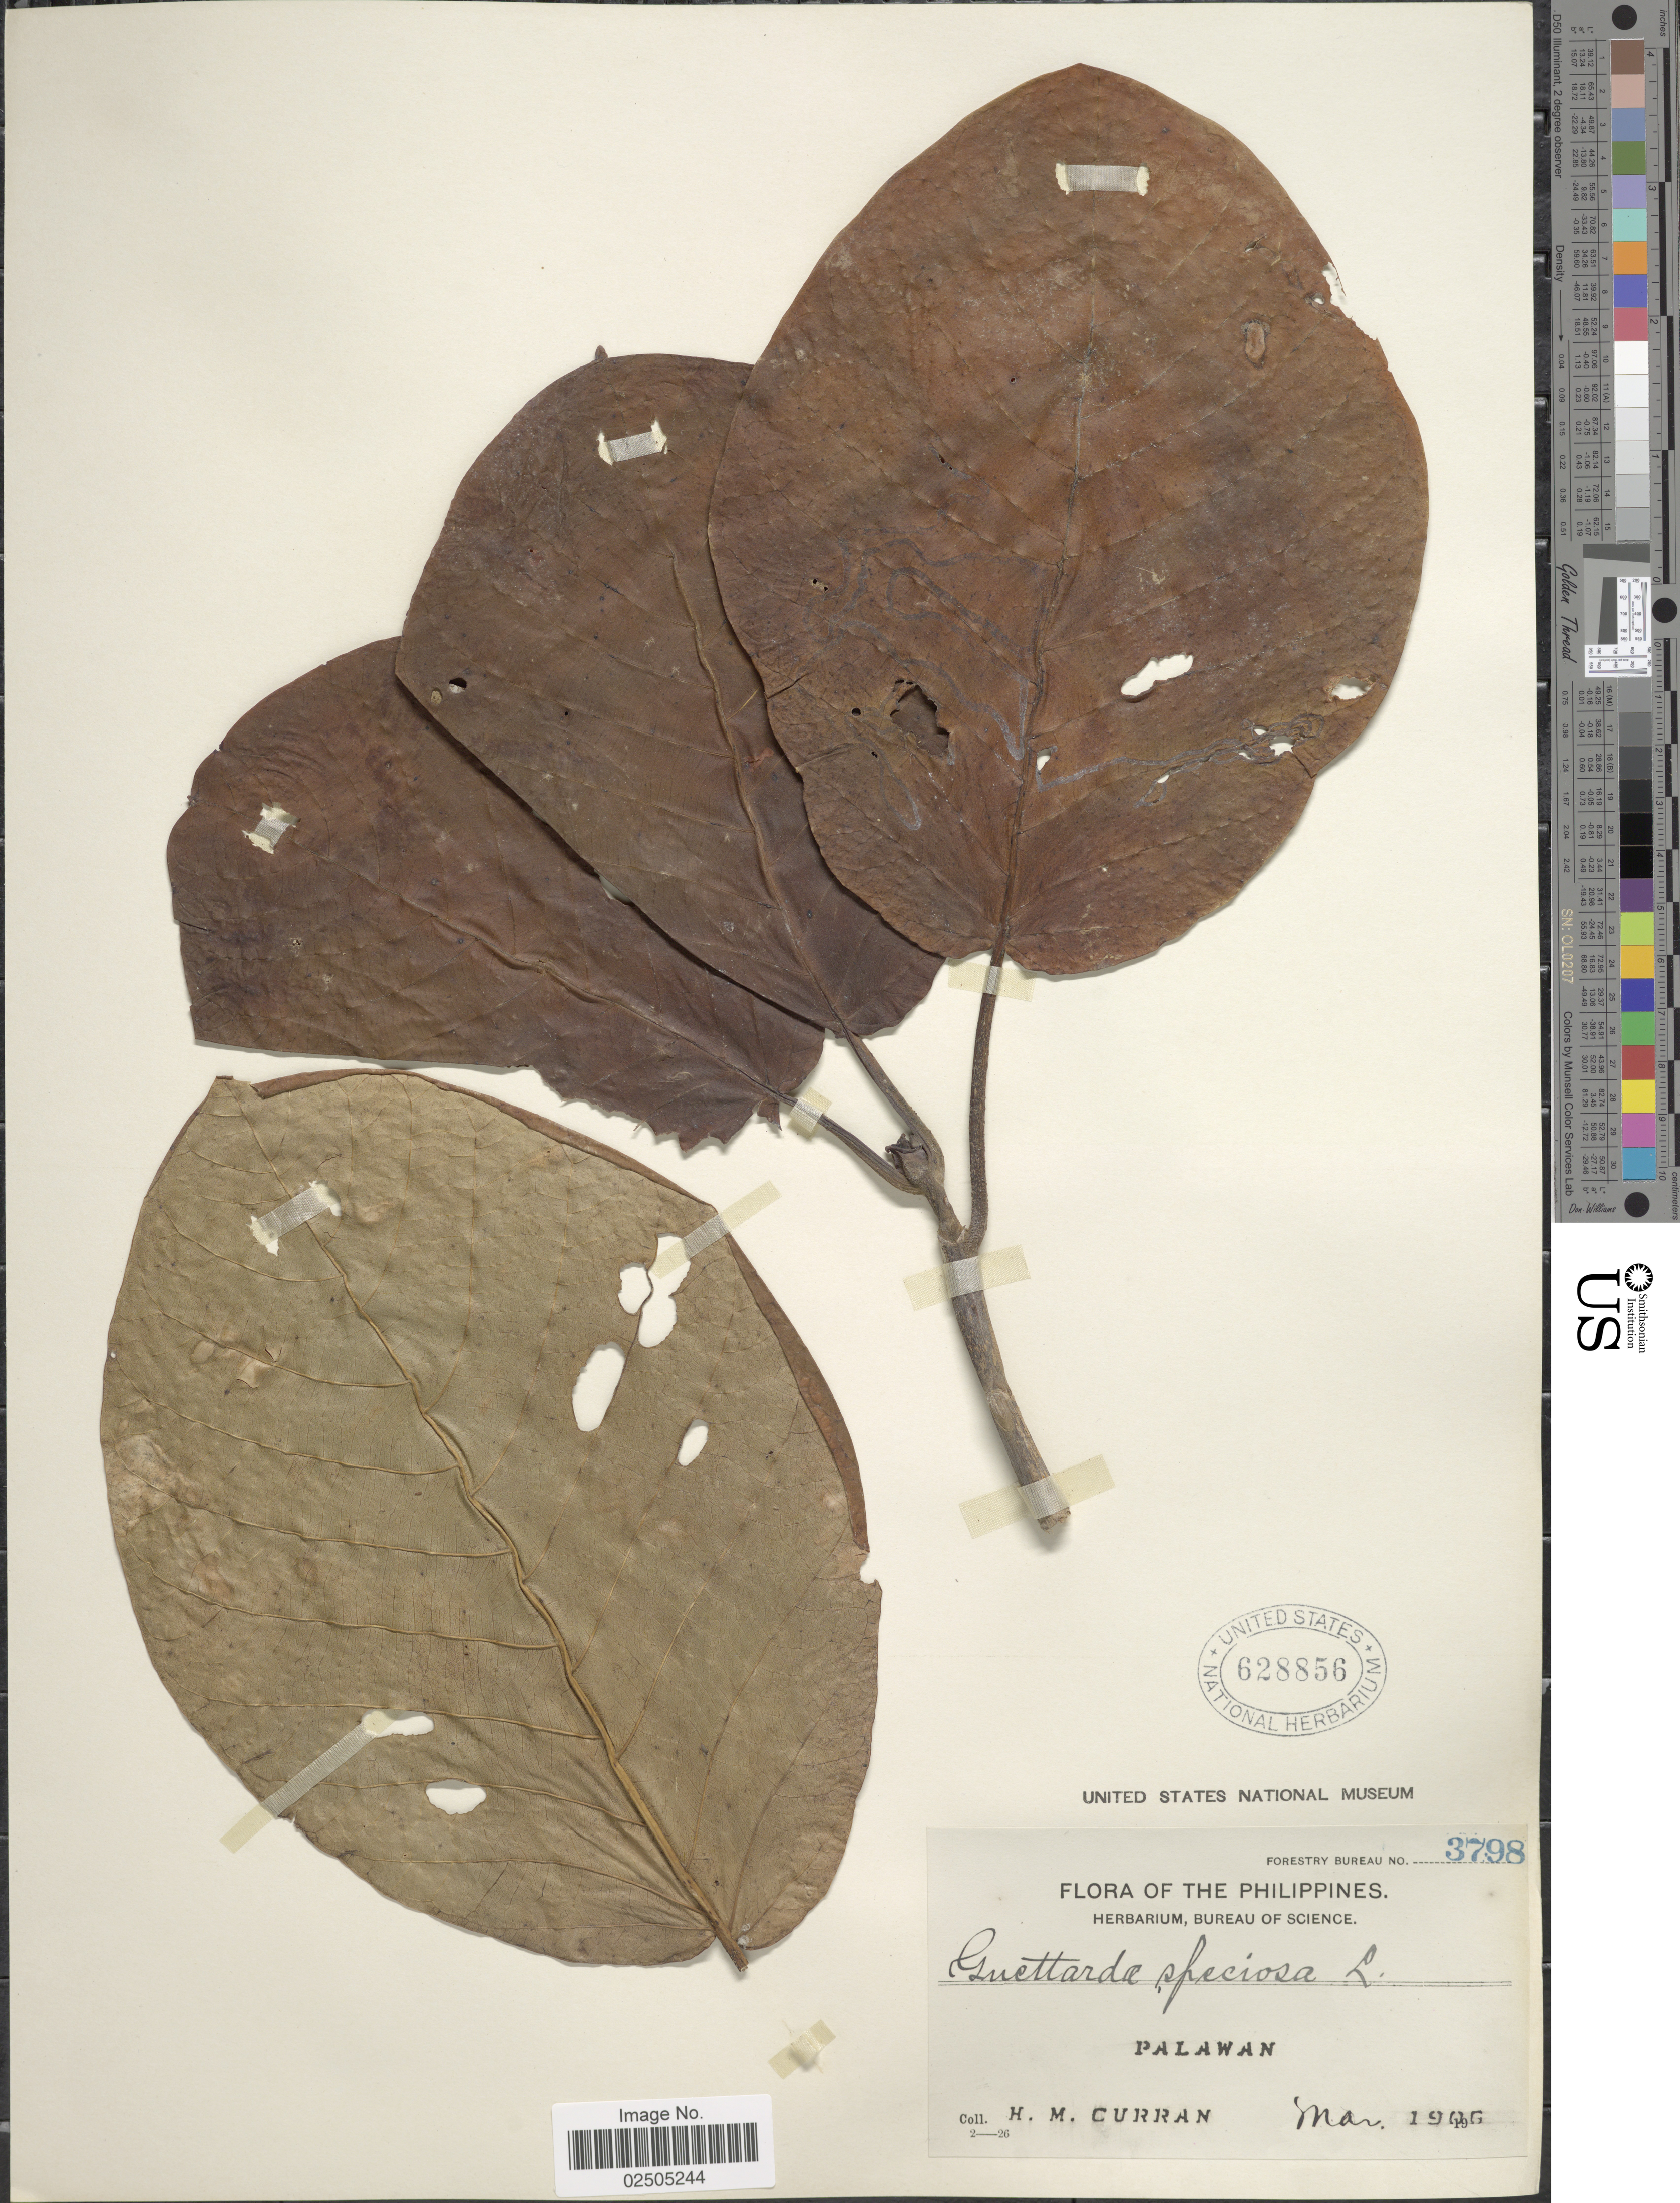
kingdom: Plantae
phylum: Tracheophyta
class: Magnoliopsida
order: Gentianales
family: Rubiaceae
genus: Guettarda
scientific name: Guettarda speciosa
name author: L.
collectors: H. M. Curran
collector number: Forestry Bureau 3798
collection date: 1906-03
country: Philippines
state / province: Mimaropa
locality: Palawan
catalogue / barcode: US 628856